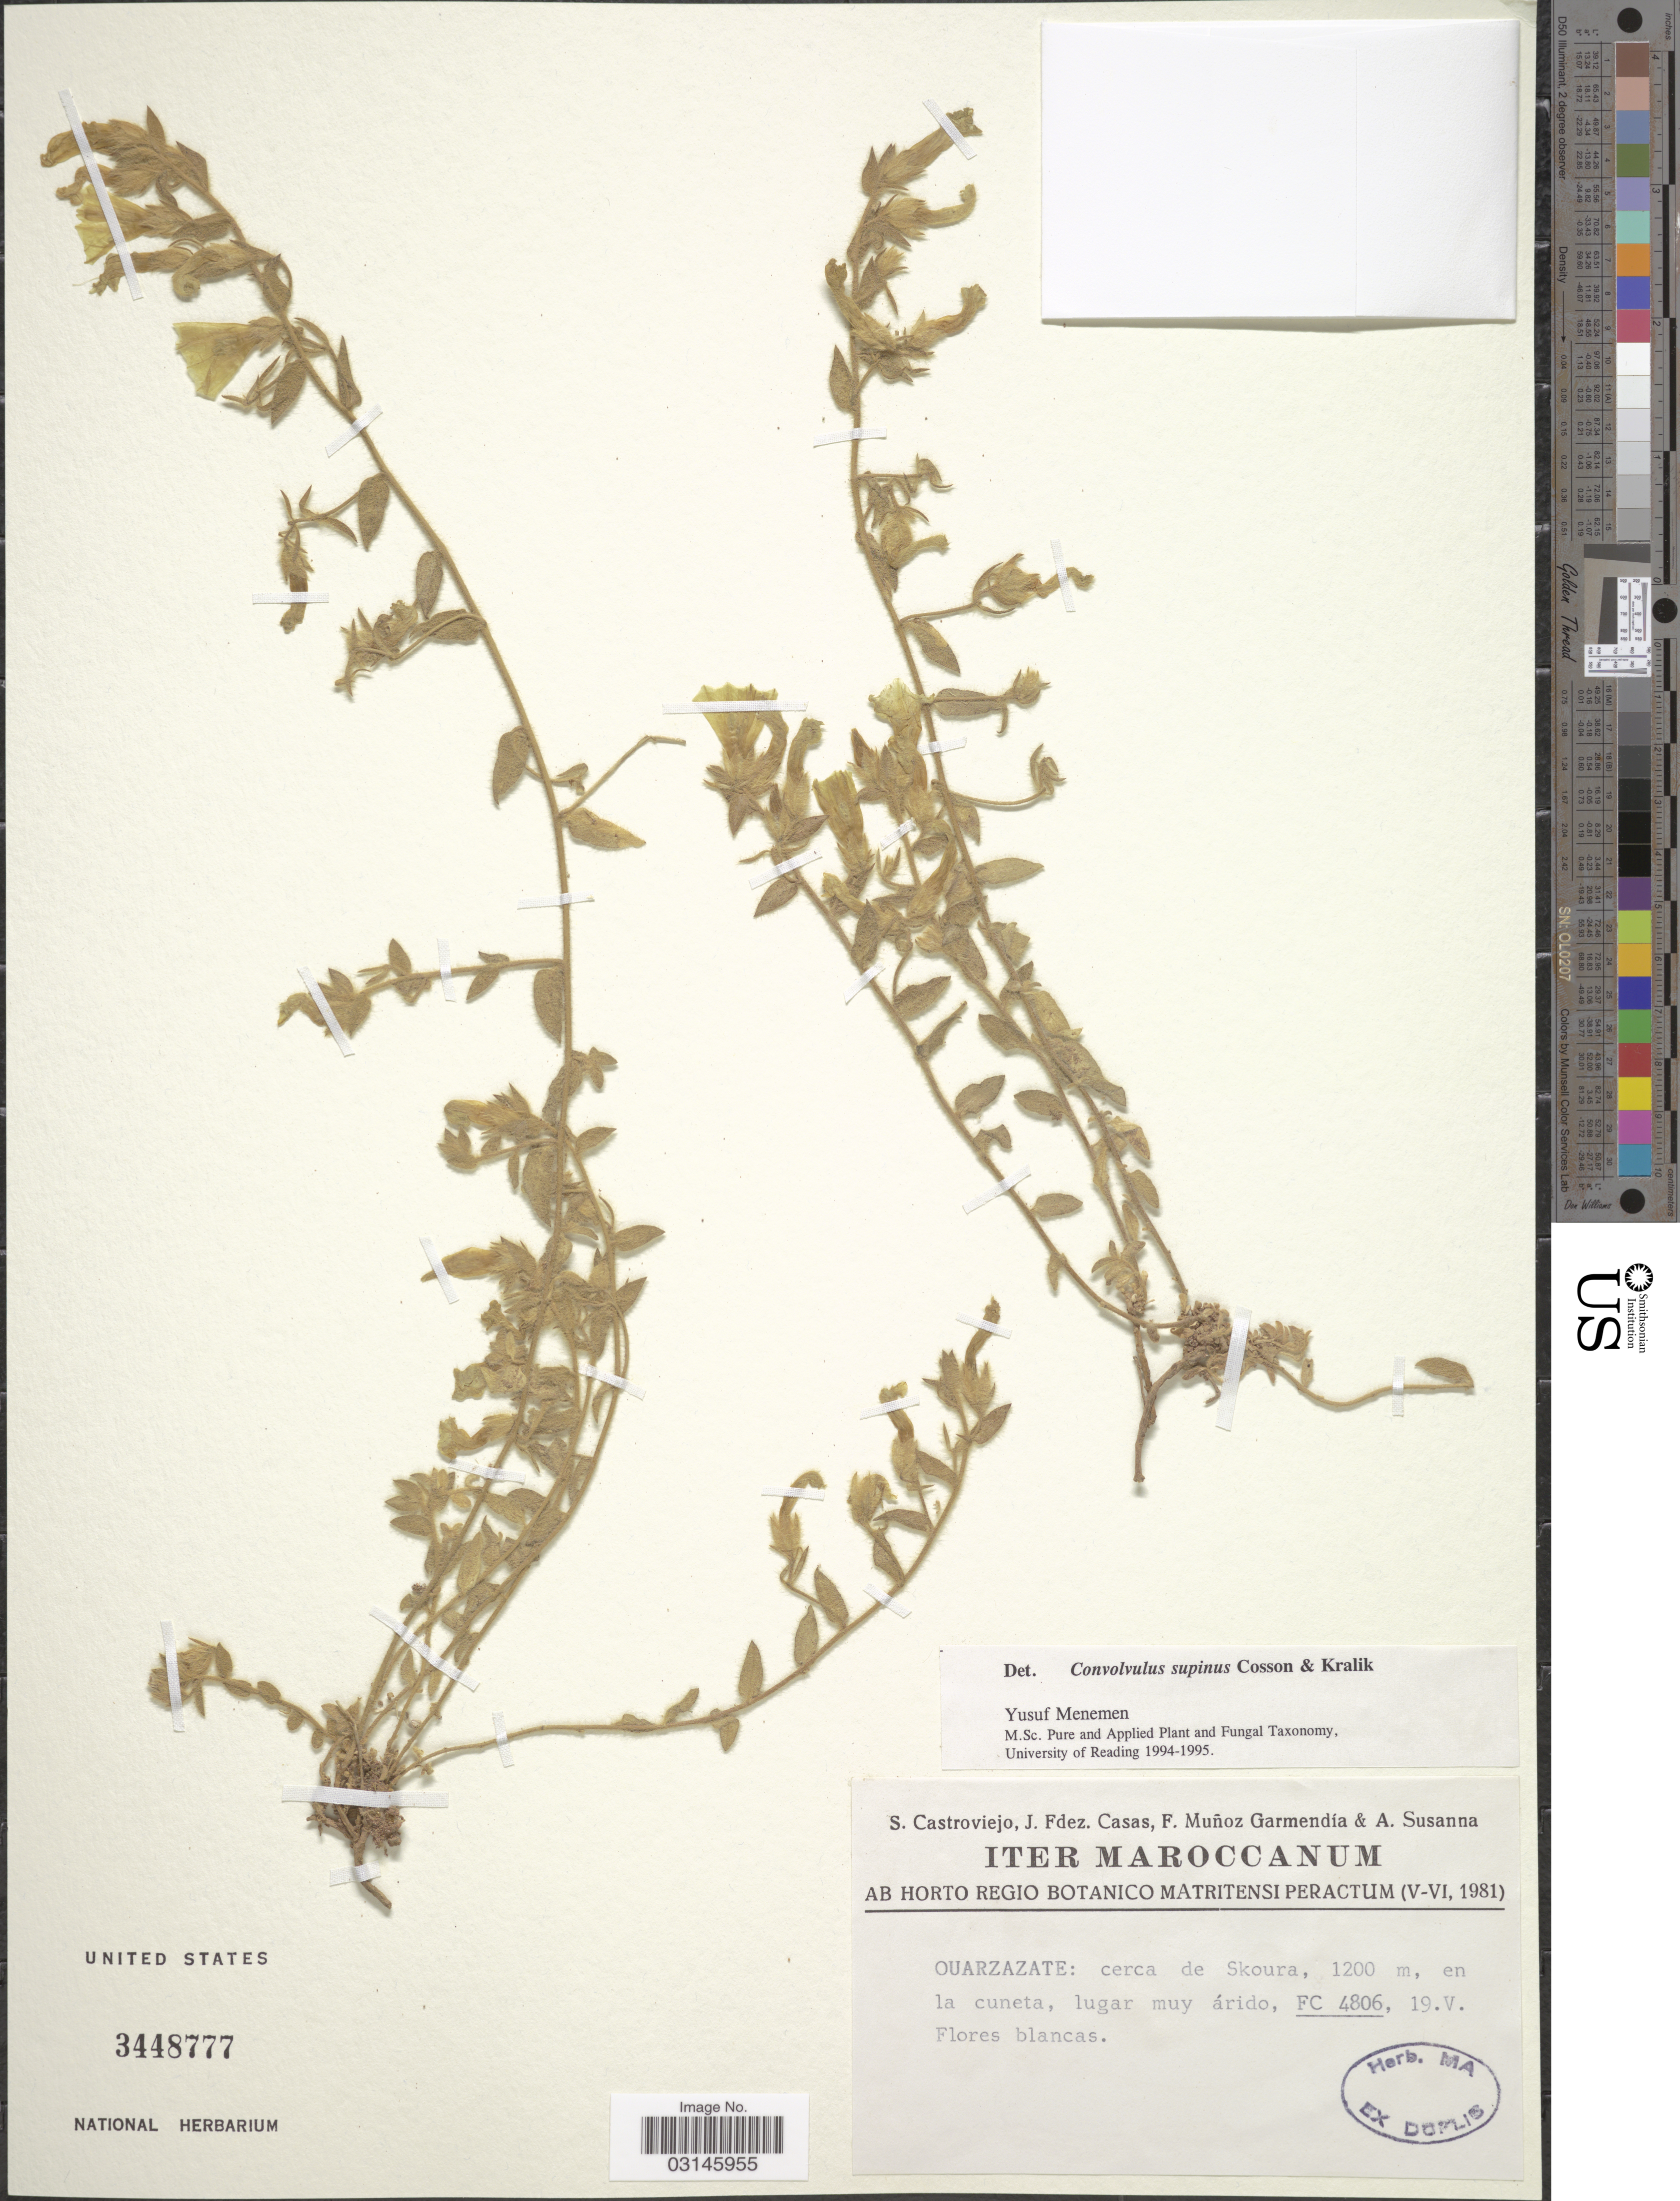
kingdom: Plantae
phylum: Tracheophyta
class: Magnoliopsida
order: Solanales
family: Convolvulaceae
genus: Convolvulus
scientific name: Convolvulus supinus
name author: Coss. & Kralik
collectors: S. Castroviejo, J. Casas, F. Muñoz Garmendia & A. Susanna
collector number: FC4806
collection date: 1981-05-19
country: Morocco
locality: Ouarzazate: cerca de Skoura.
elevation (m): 1200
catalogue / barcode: US 3448777